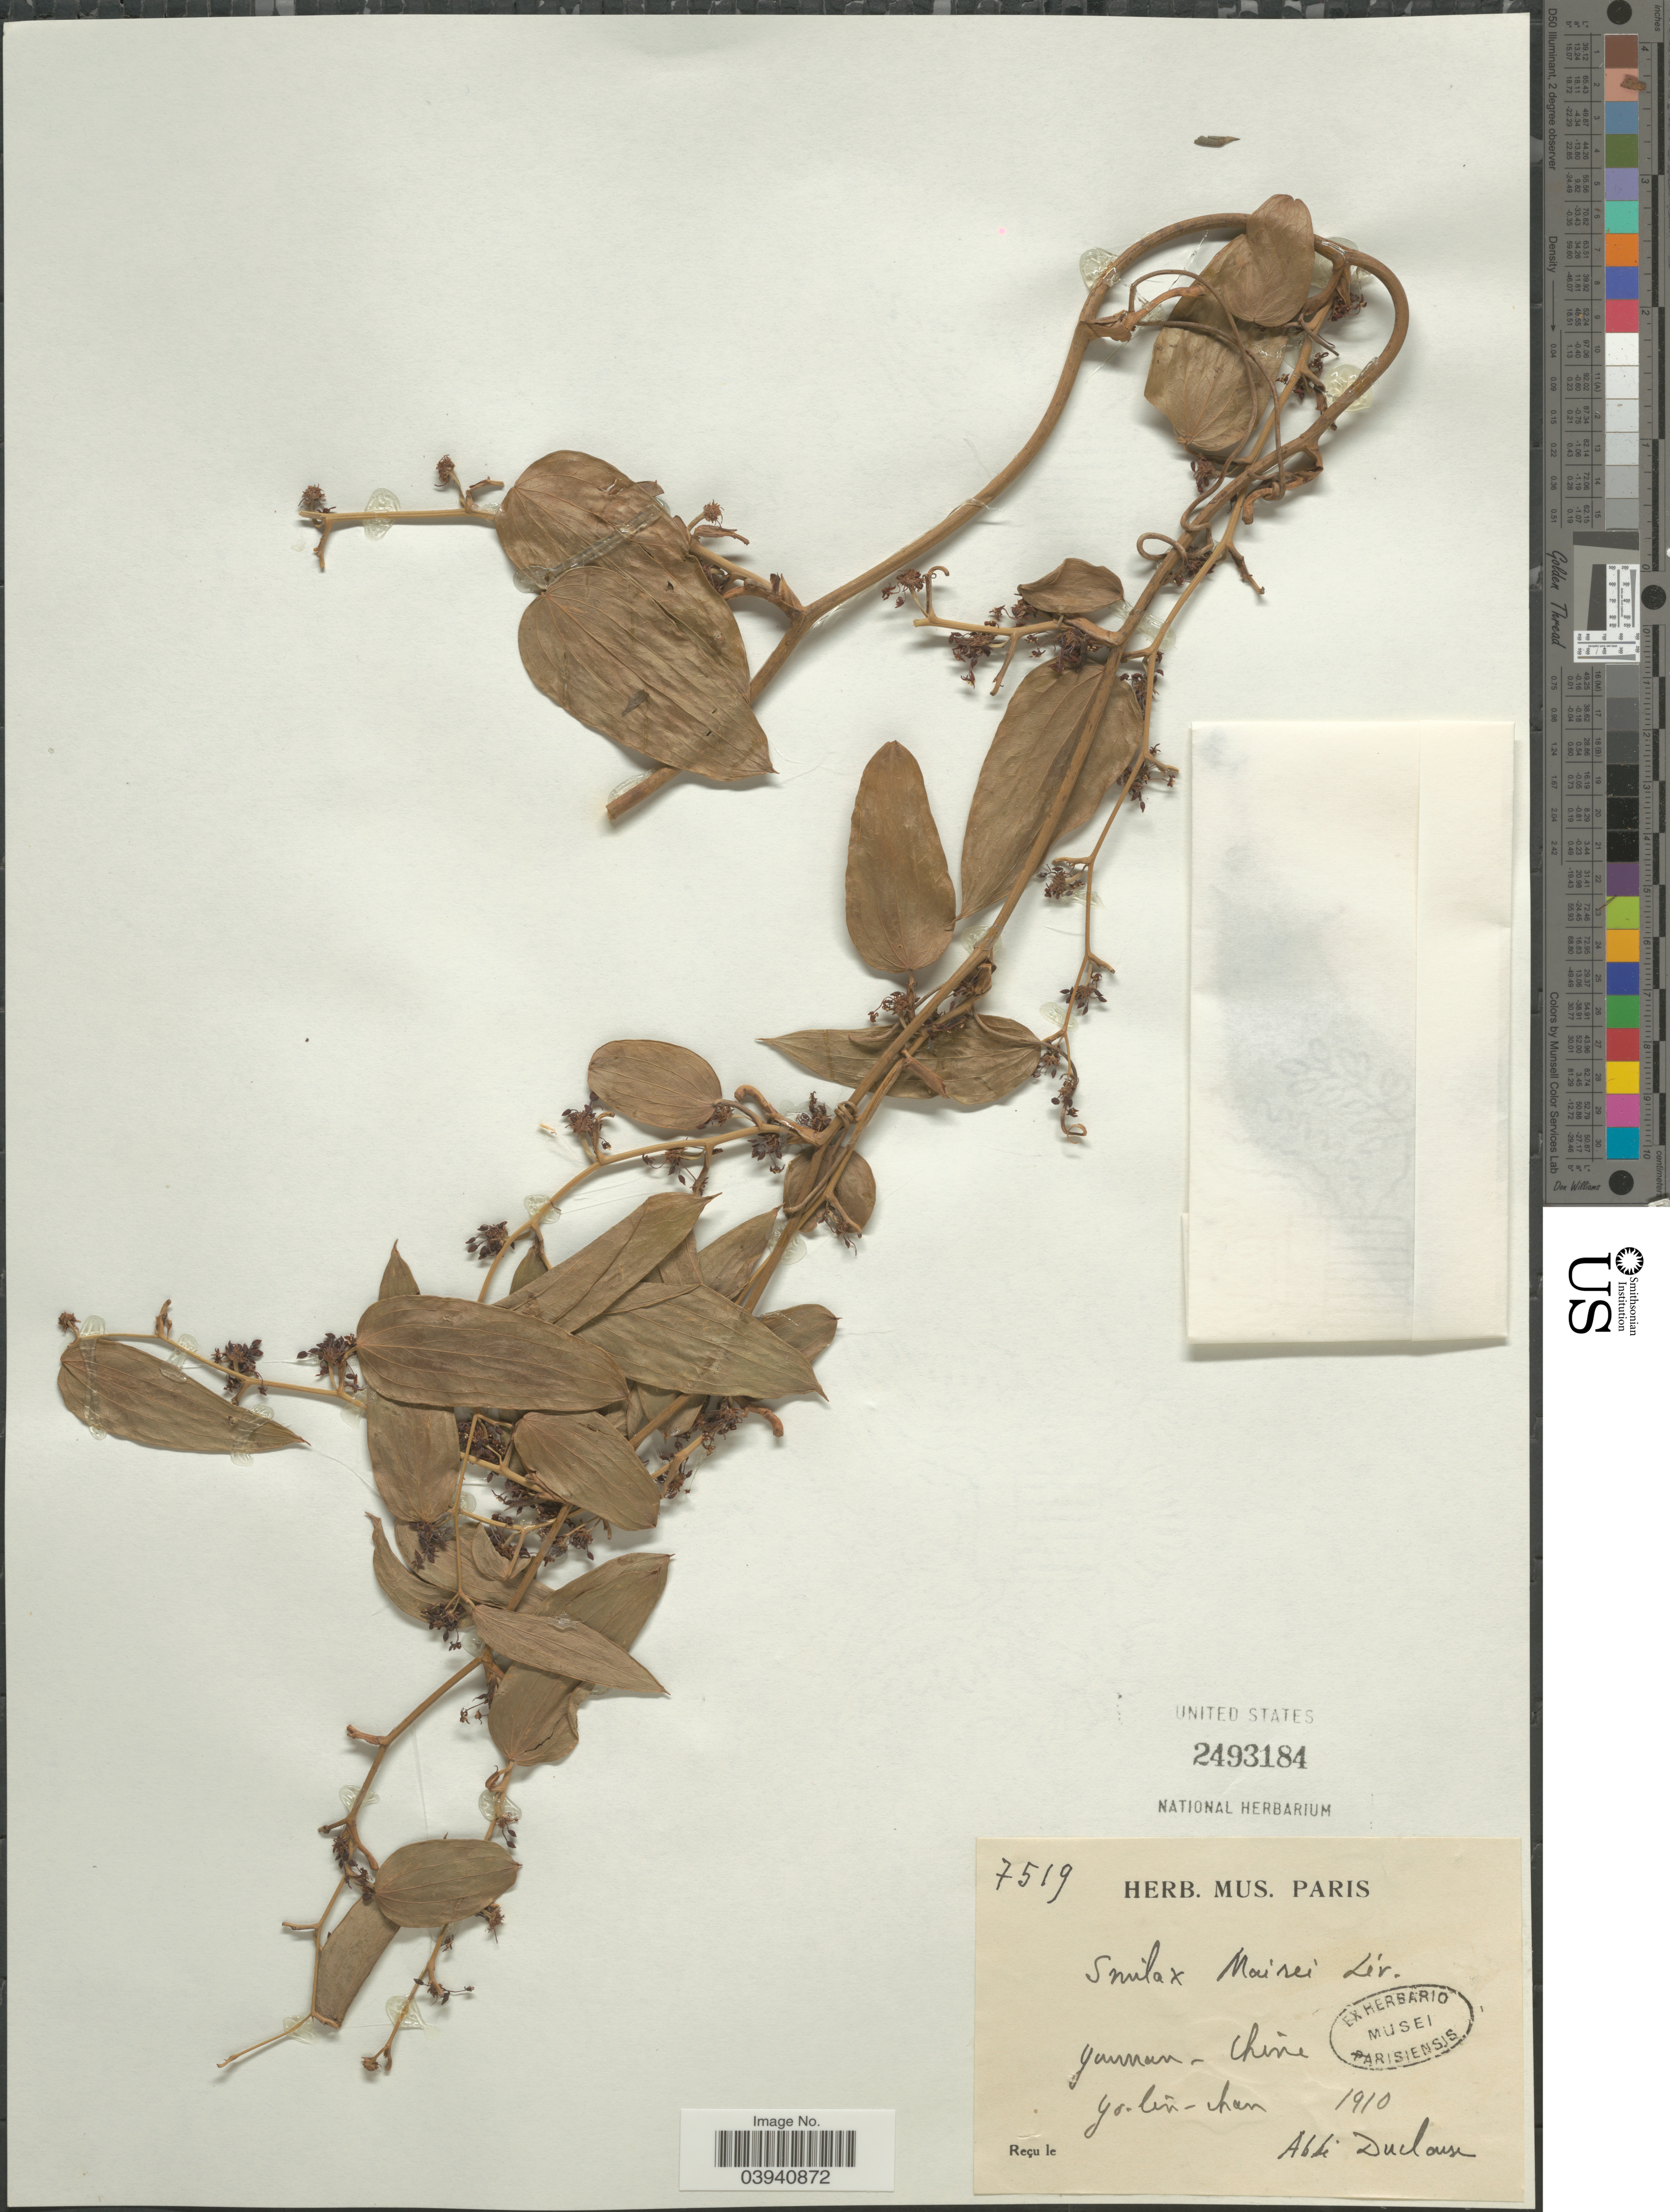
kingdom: Plantae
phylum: Tracheophyta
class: Liliopsida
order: Liliales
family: Smilacaceae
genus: Smilax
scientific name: Smilax mairei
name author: H. Lév.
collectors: A. Ducloux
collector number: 7519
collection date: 1910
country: China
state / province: Yunnan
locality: Yo-lin-chan.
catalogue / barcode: US 2493184